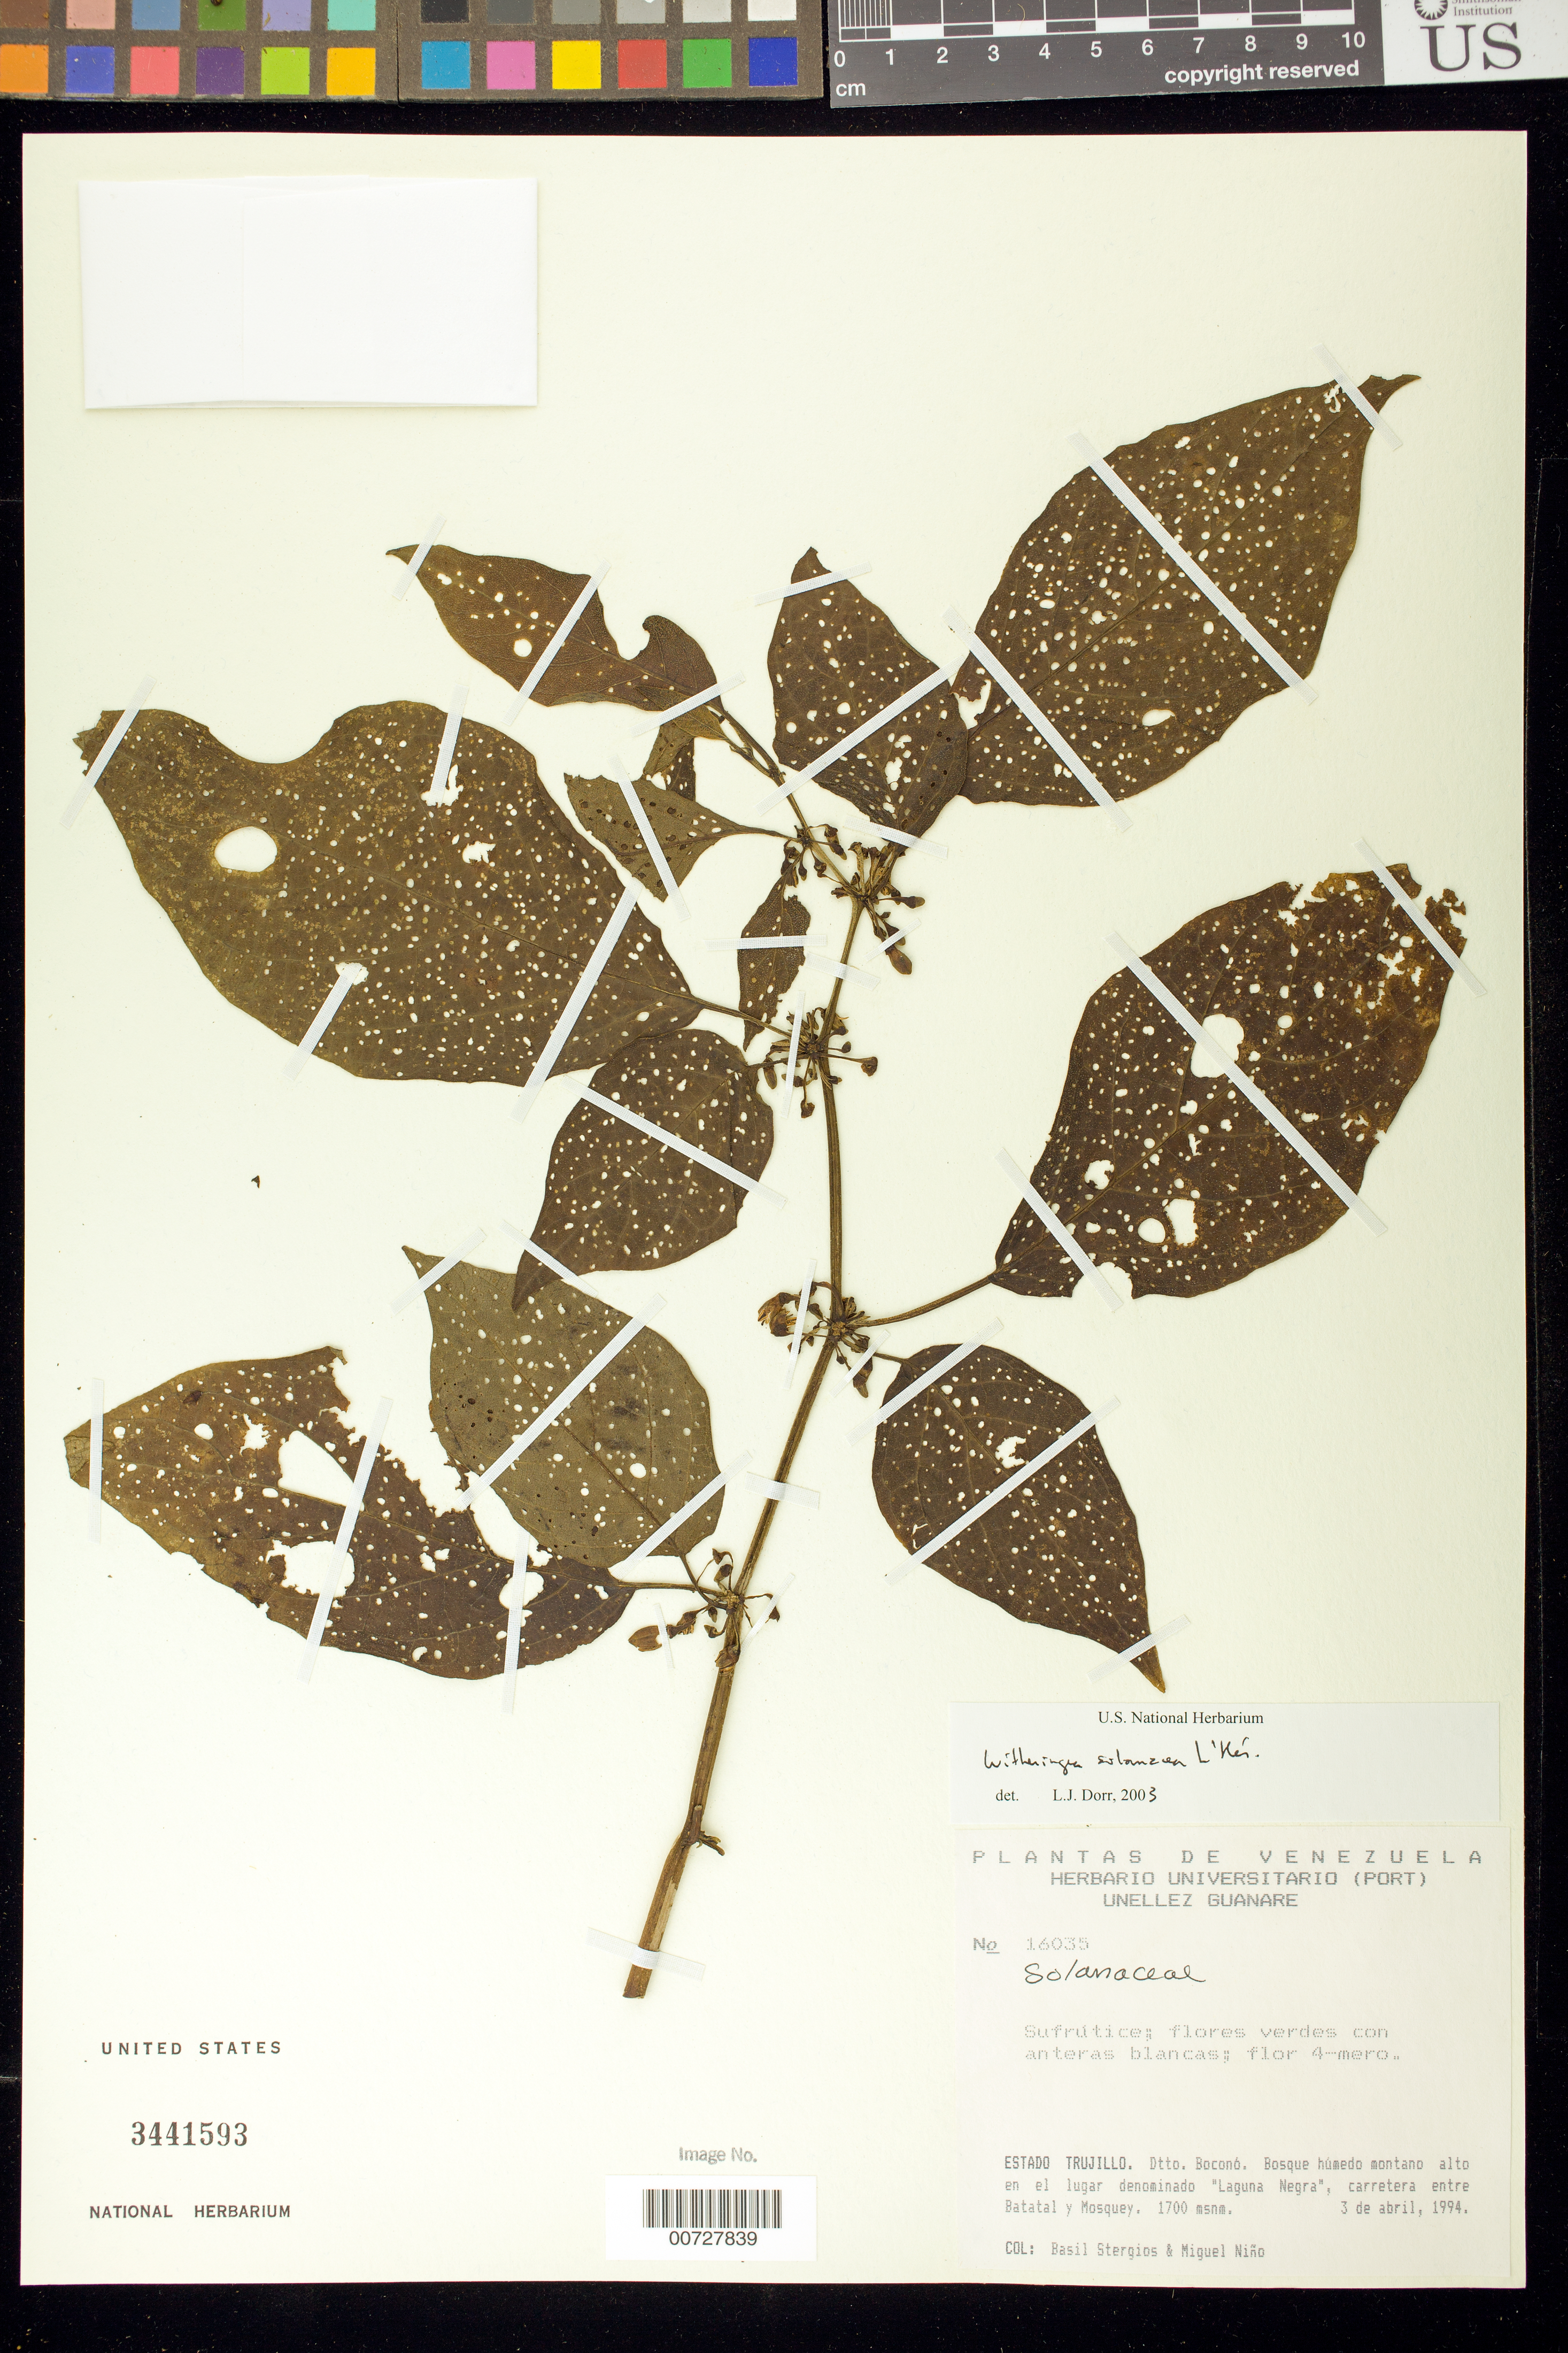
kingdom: Plantae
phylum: Tracheophyta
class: Magnoliopsida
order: Solanales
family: Solanaceae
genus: Witheringia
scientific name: Witheringia solanacea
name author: L'Hér.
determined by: Dorr, L. J., (BOT), Smithsonian Institution - National Museum of Natural History (UNITED STATES)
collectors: B. G. Stergios & S. M. Niño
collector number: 16035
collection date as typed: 03 Apr 1994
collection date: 1994-04-03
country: Venezuela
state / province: Trujillo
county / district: Boconó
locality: Laguna Negra, carretera entre Batatal y Mosquey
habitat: Bosque húmedo montano alto.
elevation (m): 1850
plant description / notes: PORT, US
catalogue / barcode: US 3441593